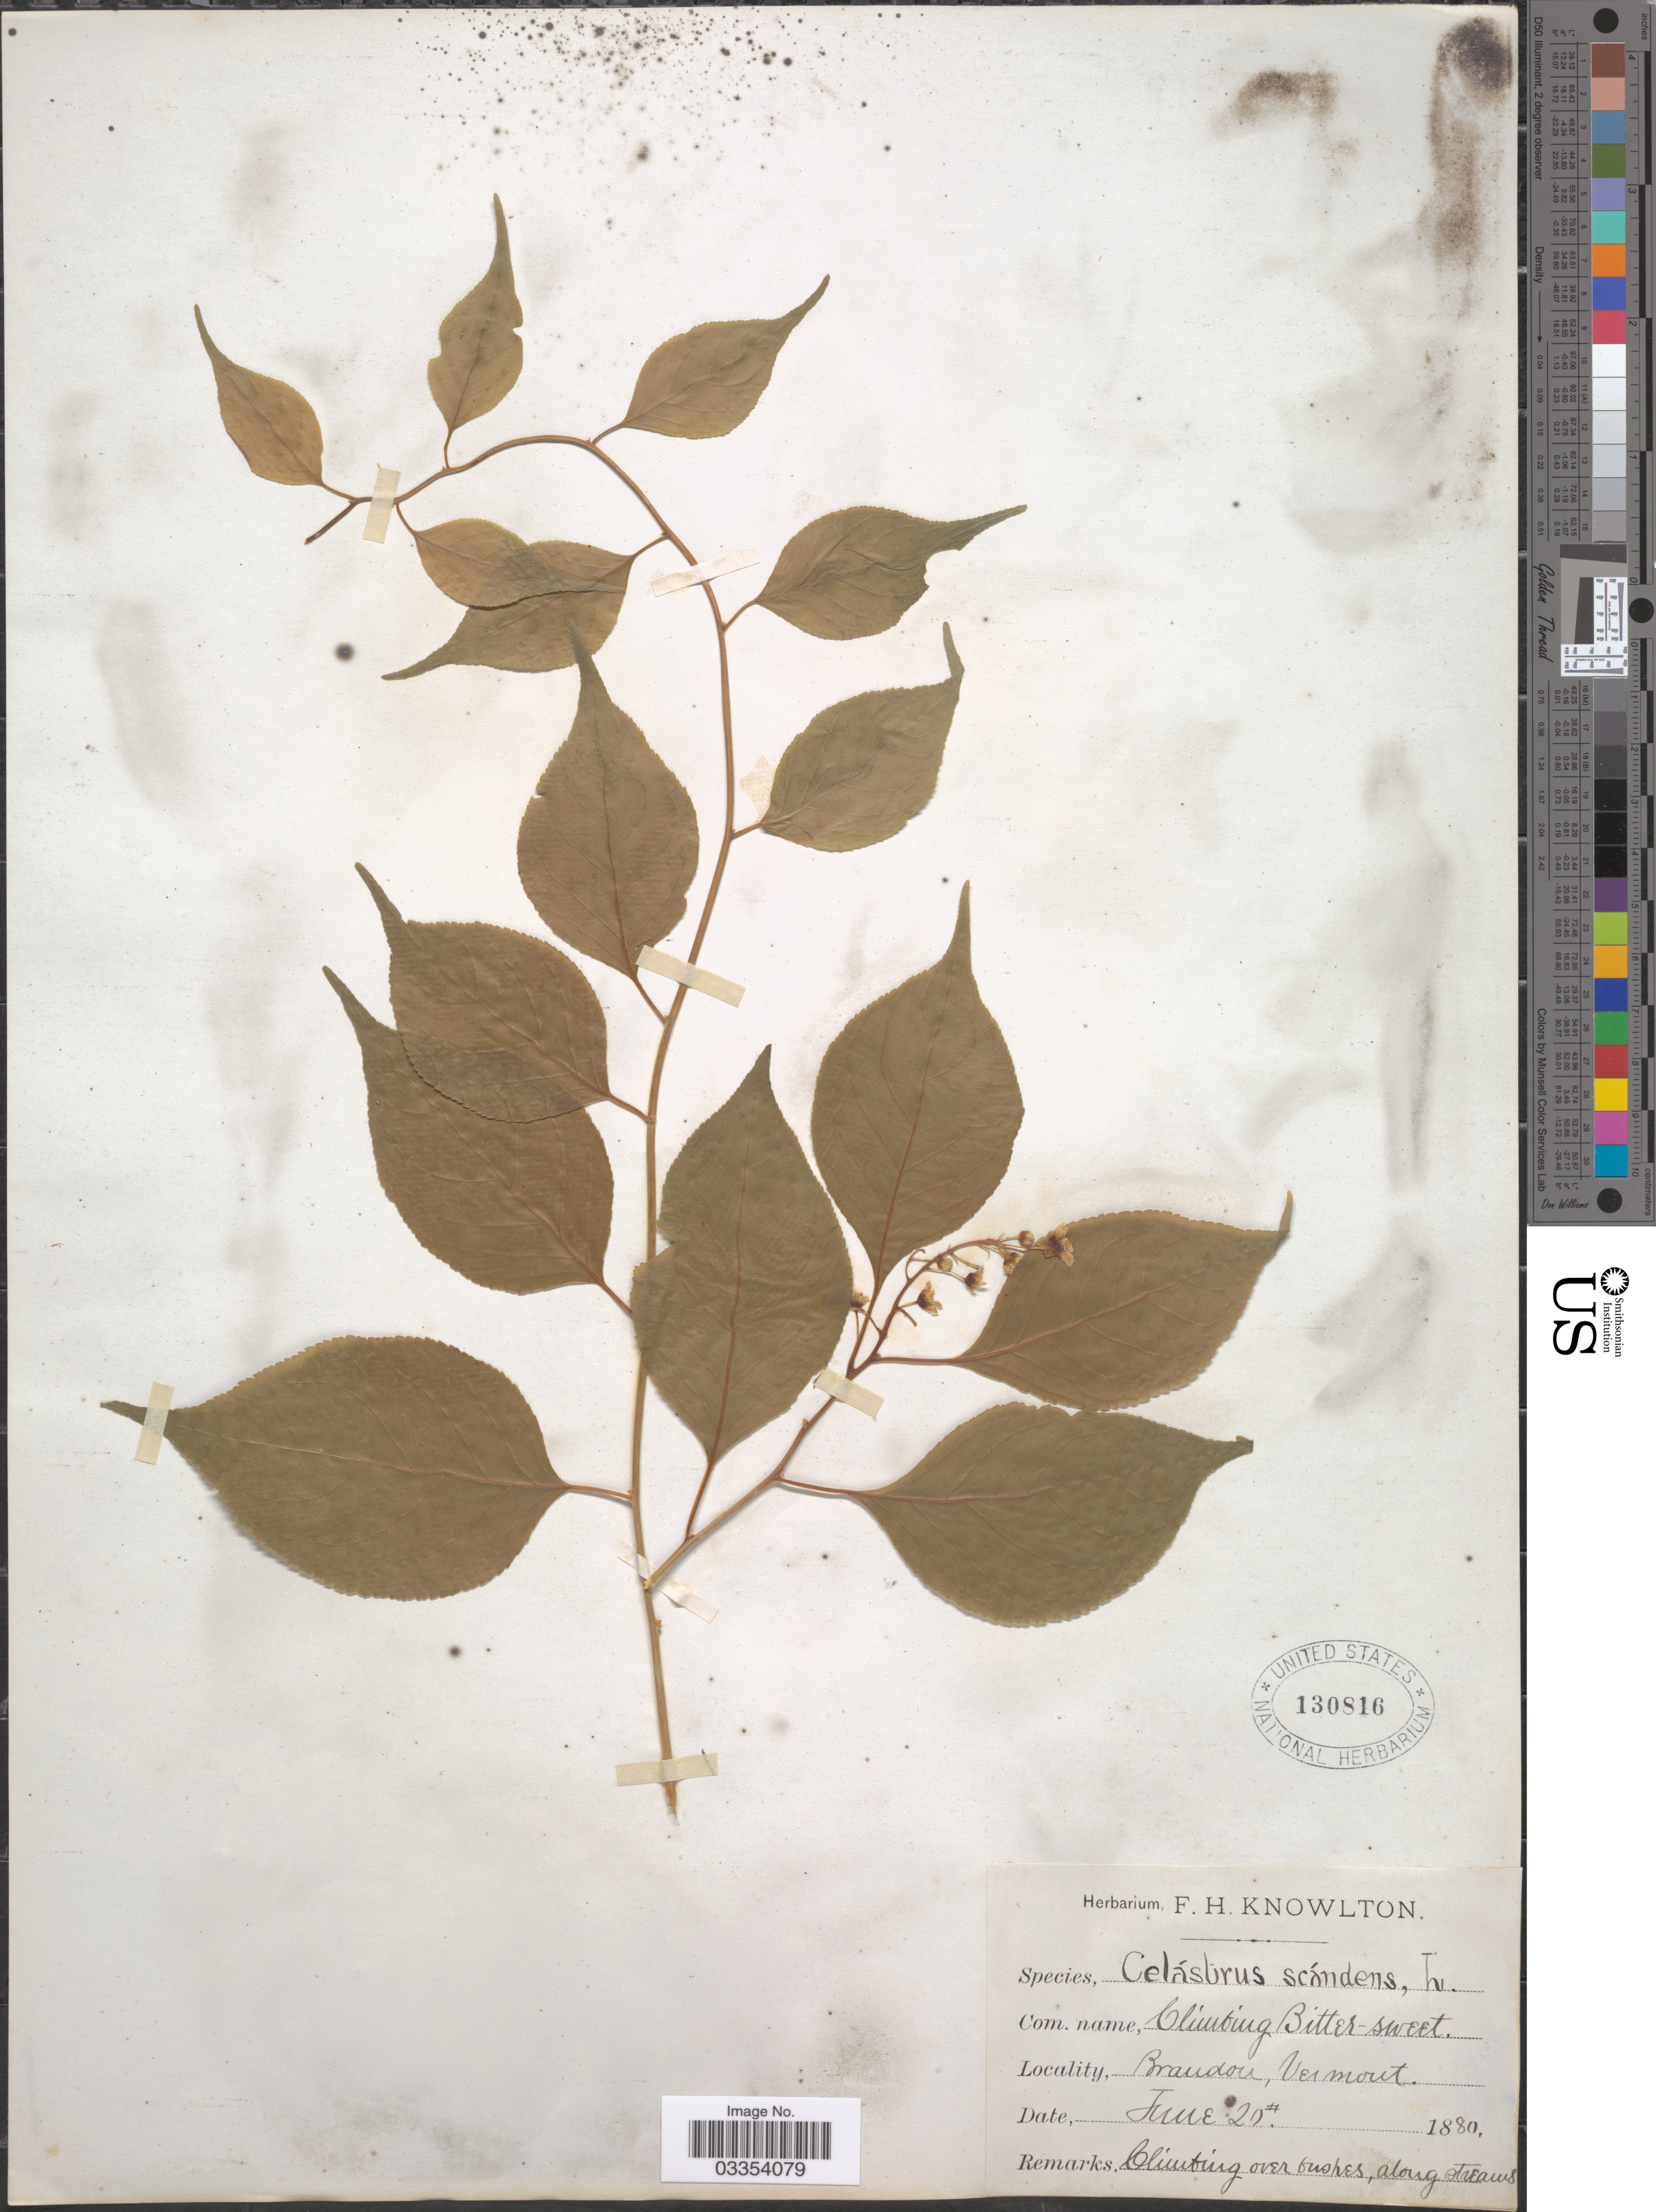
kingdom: Plantae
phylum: Tracheophyta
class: Magnoliopsida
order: Celastrales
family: Celastraceae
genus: Celastrus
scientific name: Celastrus scandens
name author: L.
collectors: ex herb. F.H. Knowlton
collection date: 1880-06-20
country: United States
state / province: Vermont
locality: Brandon.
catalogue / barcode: US 130816